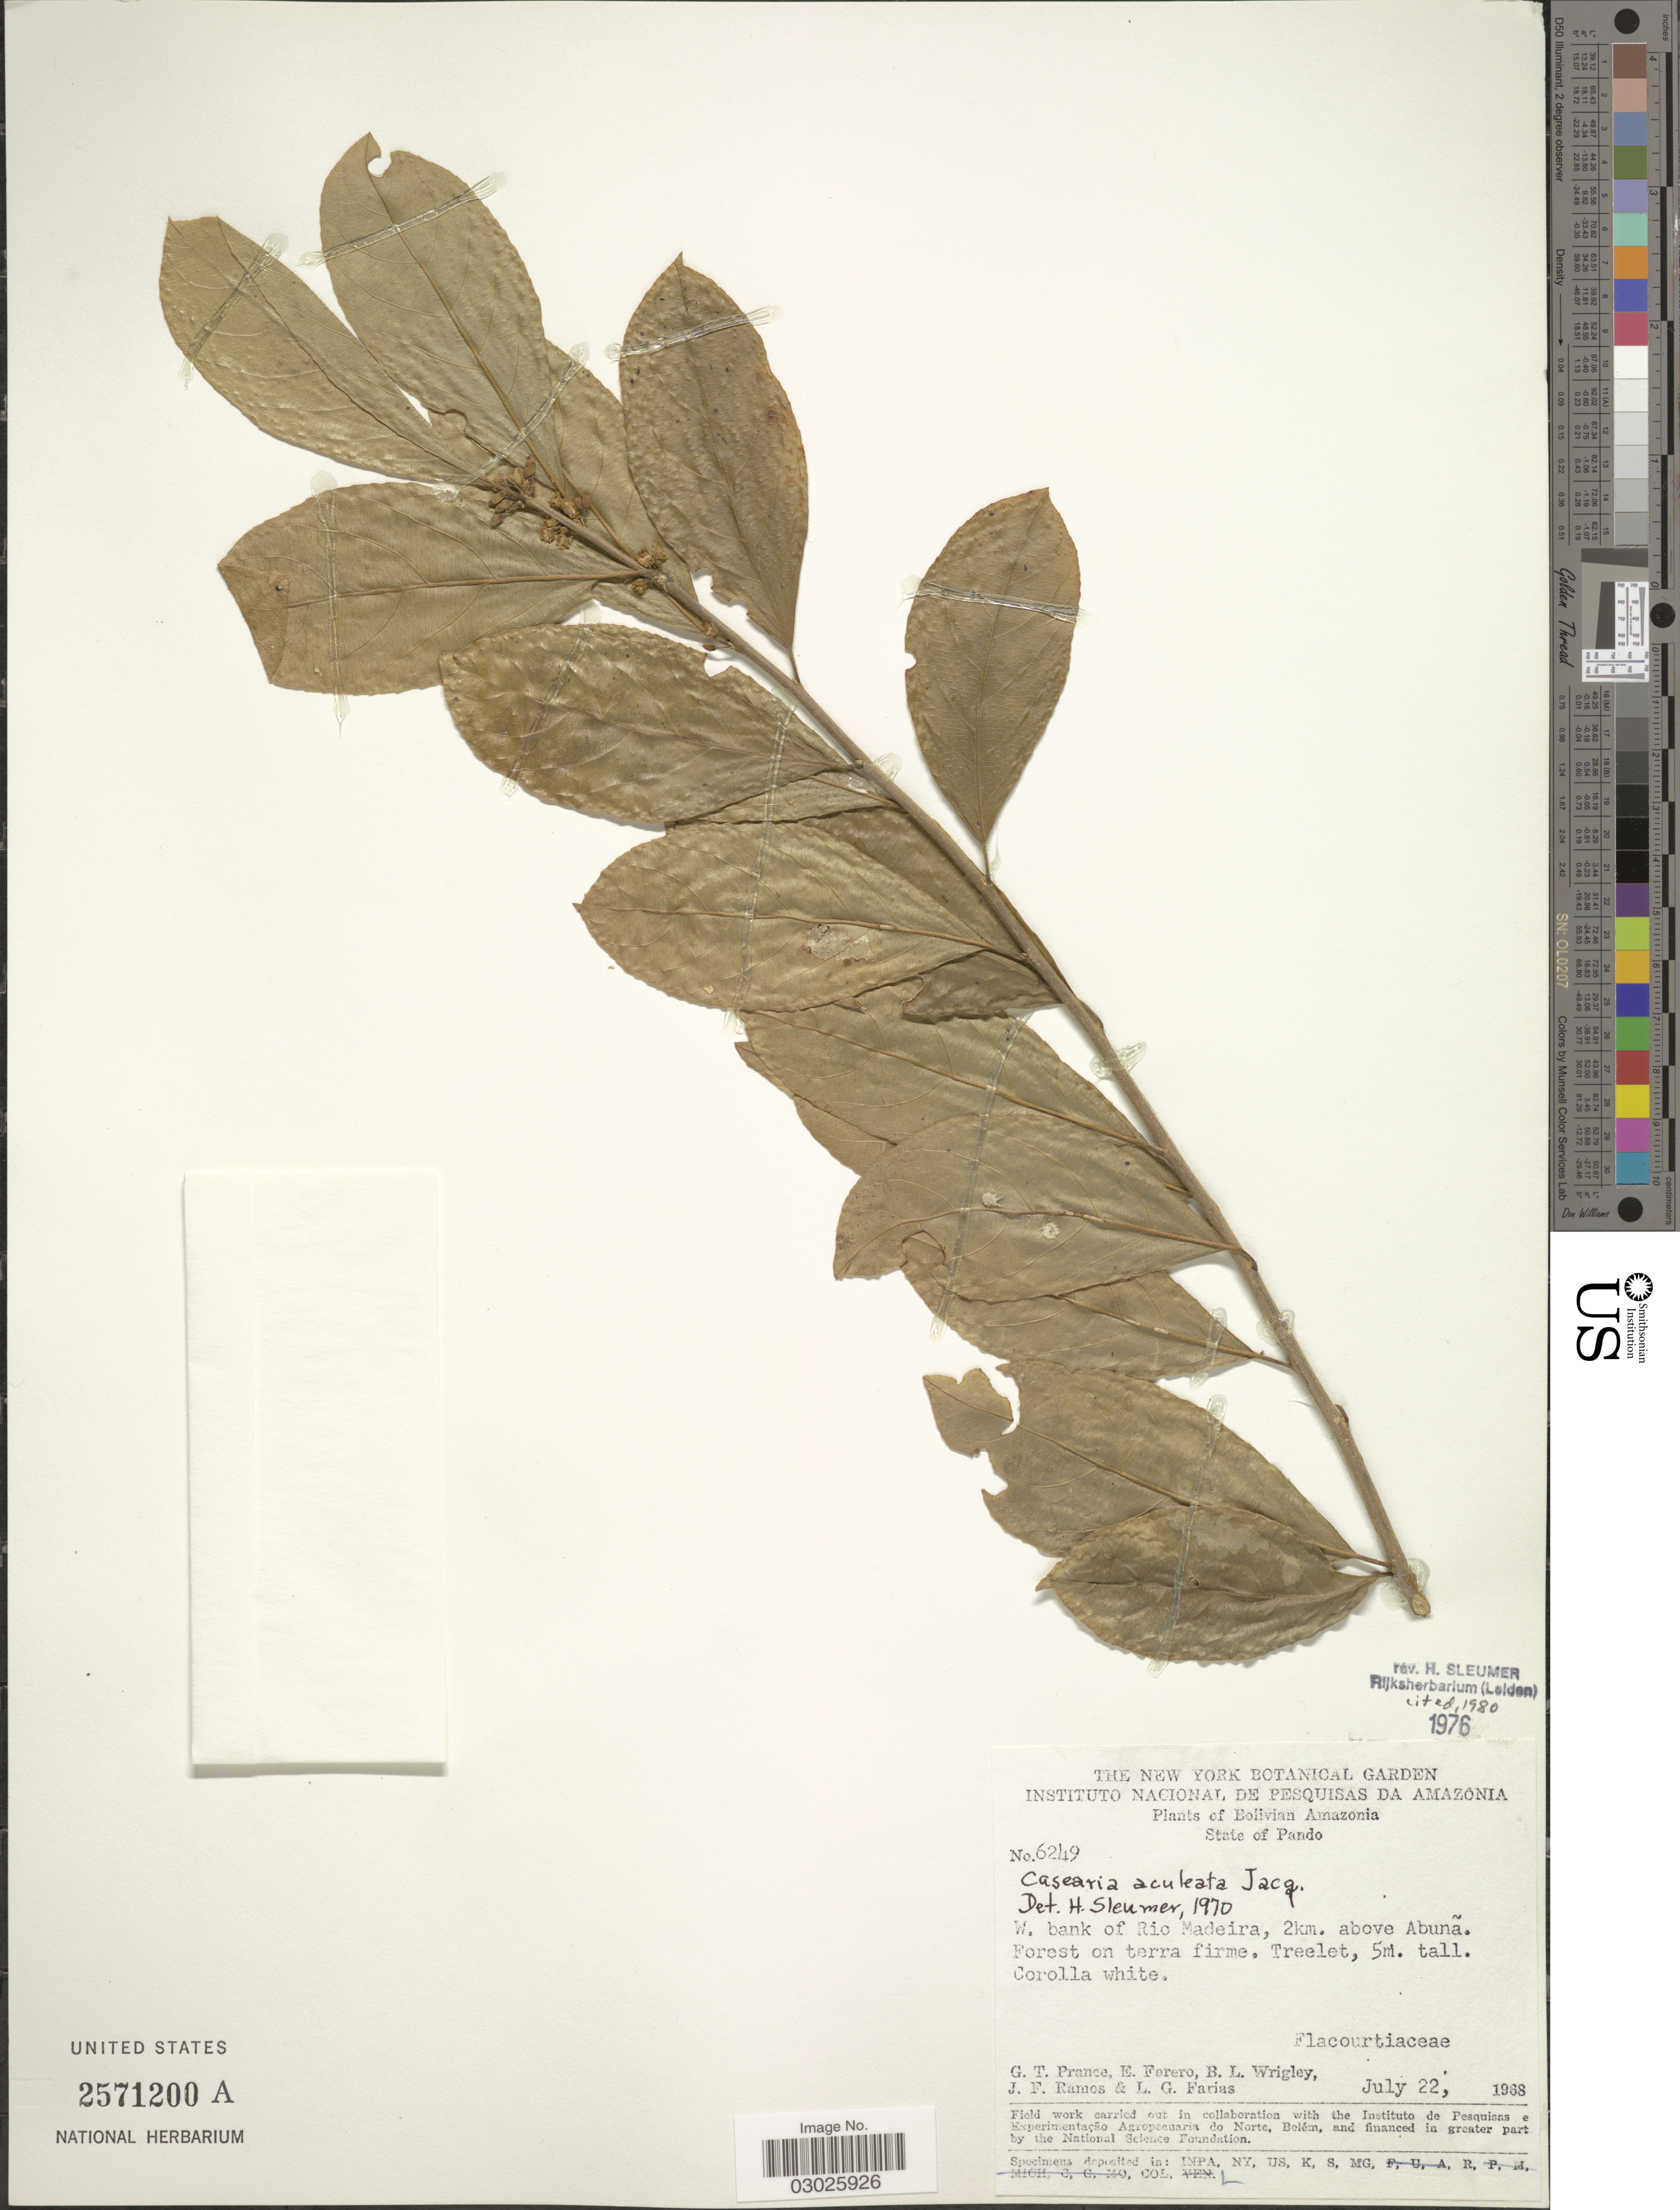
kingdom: Plantae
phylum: Tracheophyta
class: Magnoliopsida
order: Malpighiales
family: Salicaceae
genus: Casearia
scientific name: Casearia aculeata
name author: Jacq.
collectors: G. T. Prance, E. Forero, B. L. Wrigley, J. F. Ramos & L. G. Farias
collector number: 6249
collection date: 1968-07-22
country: Bolivia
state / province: Pando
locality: Bolivian Amazonia. W. bank of Rio Madeira, 2km. above Abunã. Forest on terra firme.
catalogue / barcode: US 2571200A